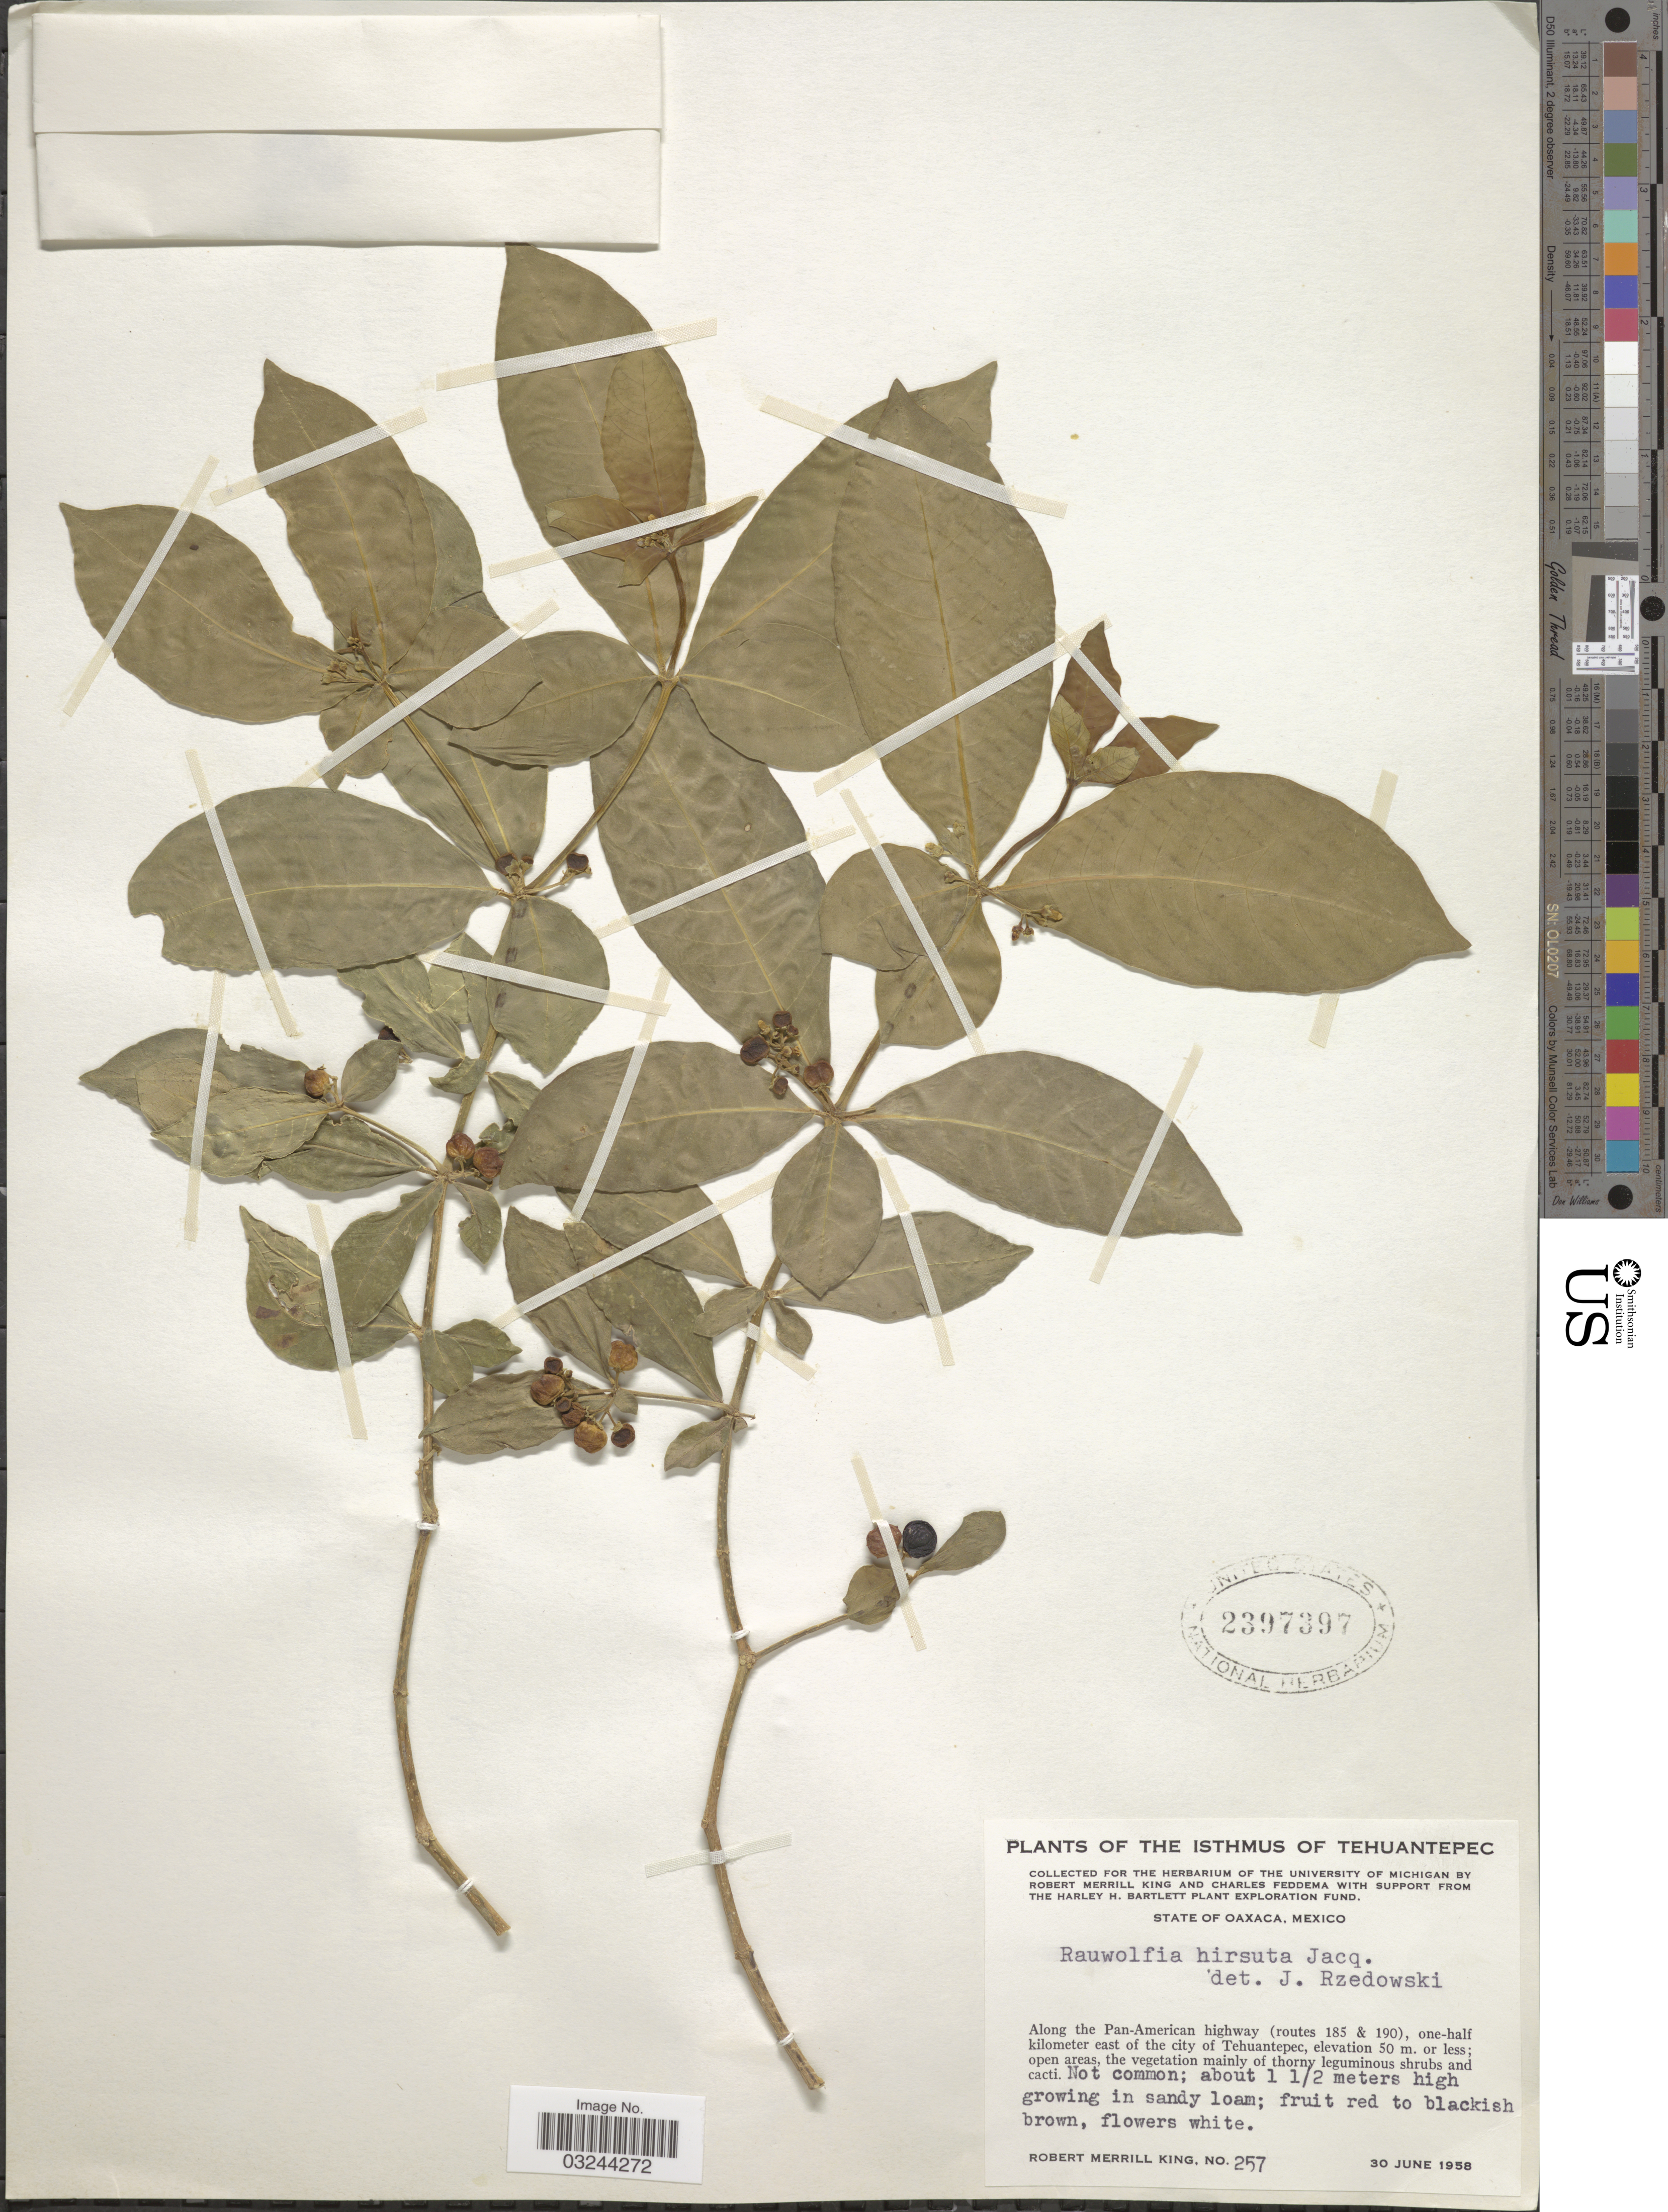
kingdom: Plantae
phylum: Tracheophyta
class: Magnoliopsida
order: Gentianales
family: Apocynaceae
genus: Rauvolfia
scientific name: Rauvolfia tetraphylla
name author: L.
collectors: R. M. King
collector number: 257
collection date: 1958-06-30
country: Mexico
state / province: Oaxaca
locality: The Isthmus of Tehuantepec, Along the Pan-American highway (routes 185 & 190), one-half kilometer east of the city of Tehuantepec.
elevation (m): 50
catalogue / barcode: US 2397397